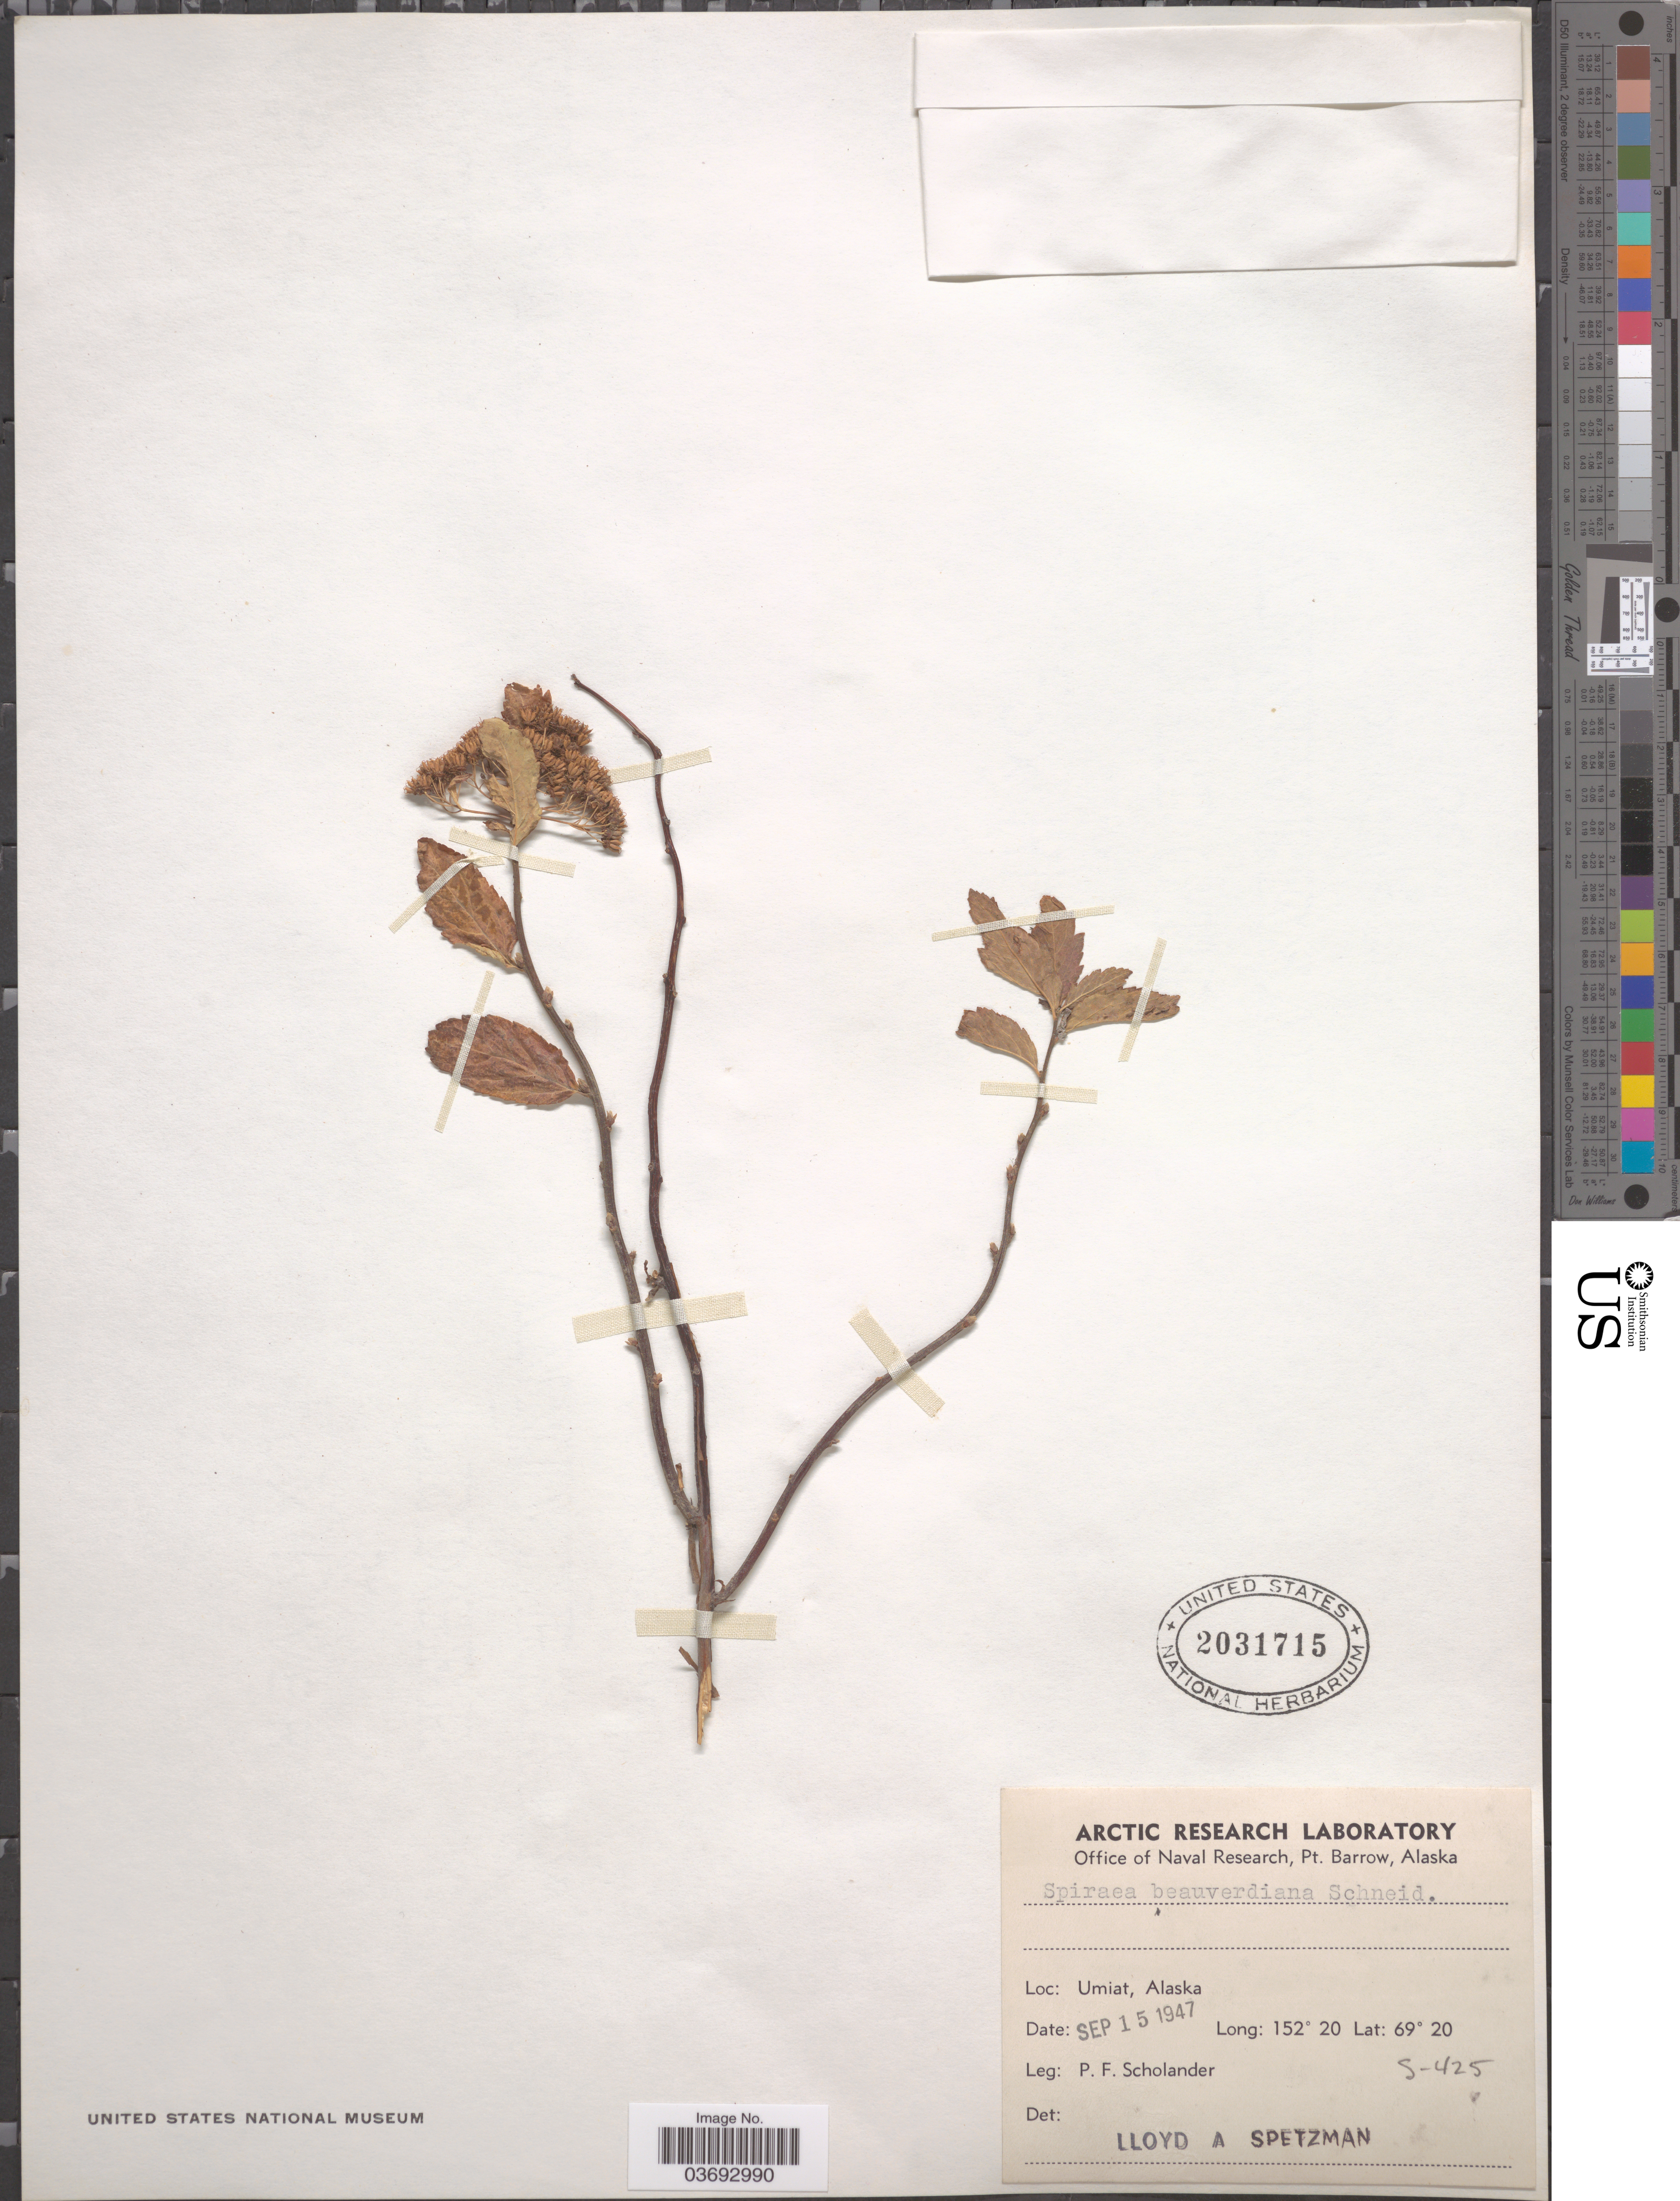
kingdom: Plantae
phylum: Tracheophyta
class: Magnoliopsida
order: Rosales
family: Rosaceae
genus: Spiraea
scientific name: Spiraea stevenii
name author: (C.K. Schneid.) Rydb.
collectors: P. Scholander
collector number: S-425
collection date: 1947-09-15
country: United States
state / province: Alaska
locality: Umiat.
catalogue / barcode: US 2031715